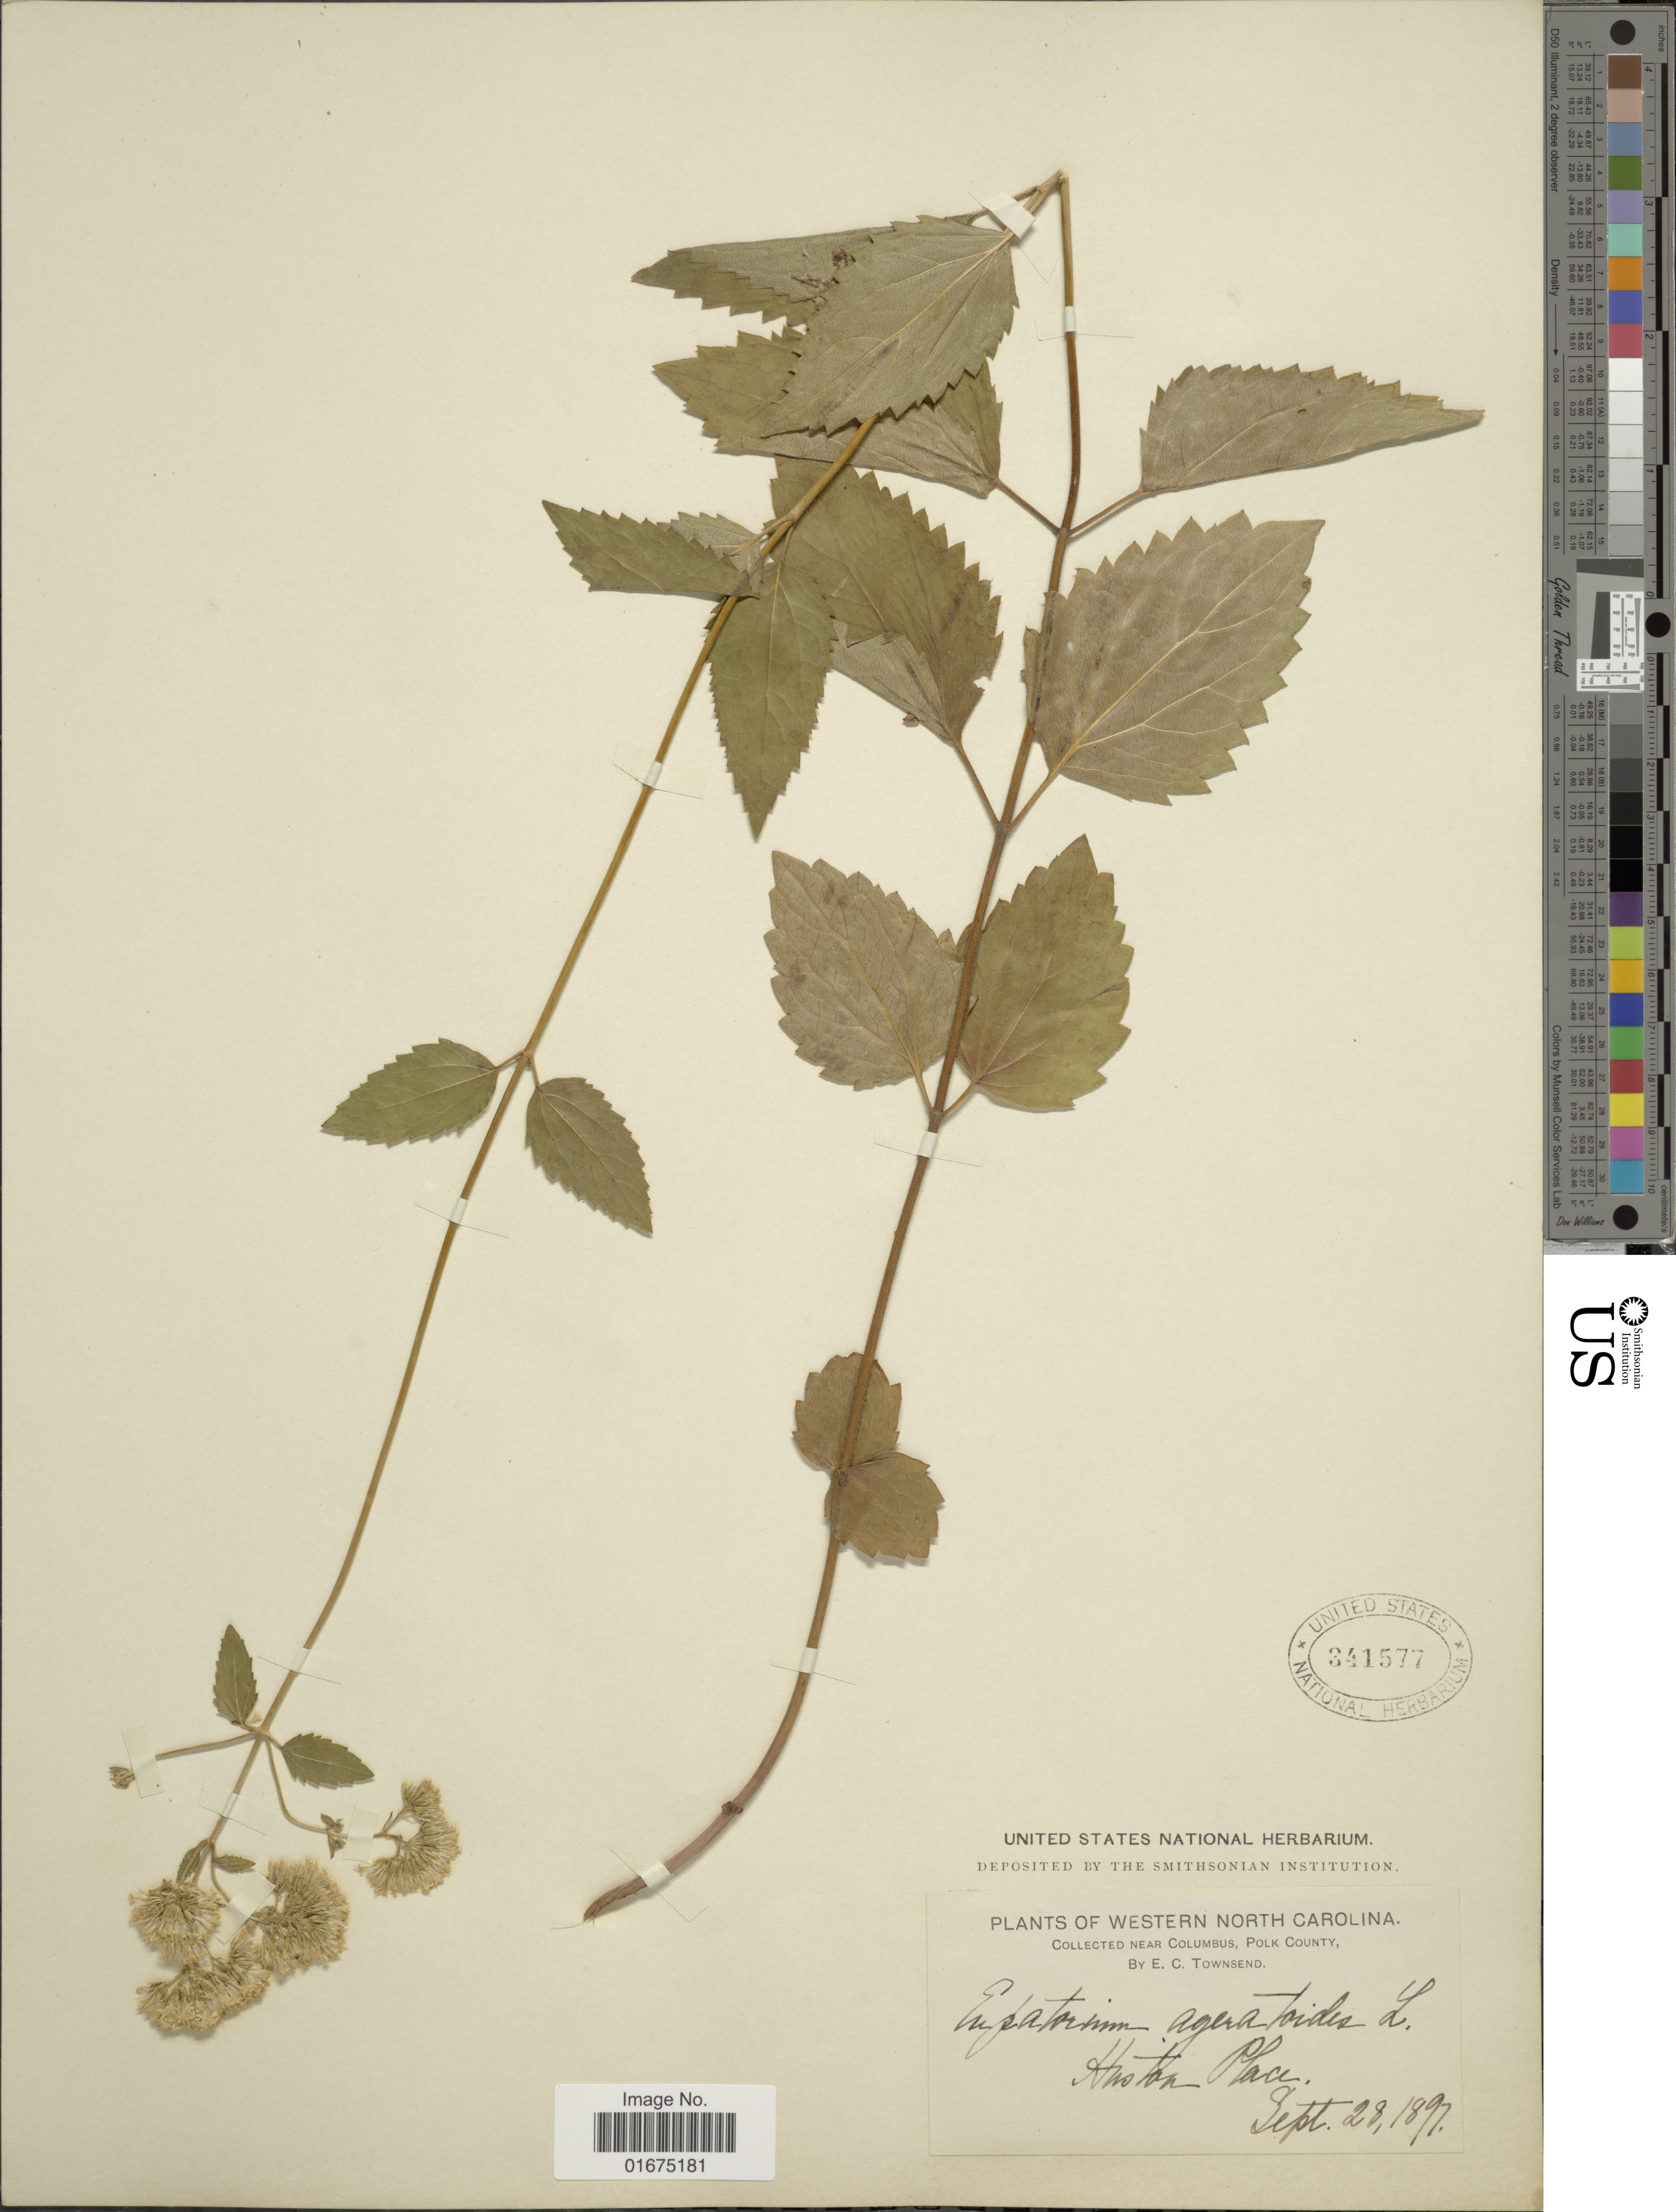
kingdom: Plantae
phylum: Tracheophyta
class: Magnoliopsida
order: Asterales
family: Asteraceae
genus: Ageratina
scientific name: Ageratina aromatica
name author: (L.) Spach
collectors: E. C. Townsend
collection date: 1897-09-28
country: United States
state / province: North Carolina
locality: Western North Carolina, near Colombus, Polk County, Houston Place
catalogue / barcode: US 341577